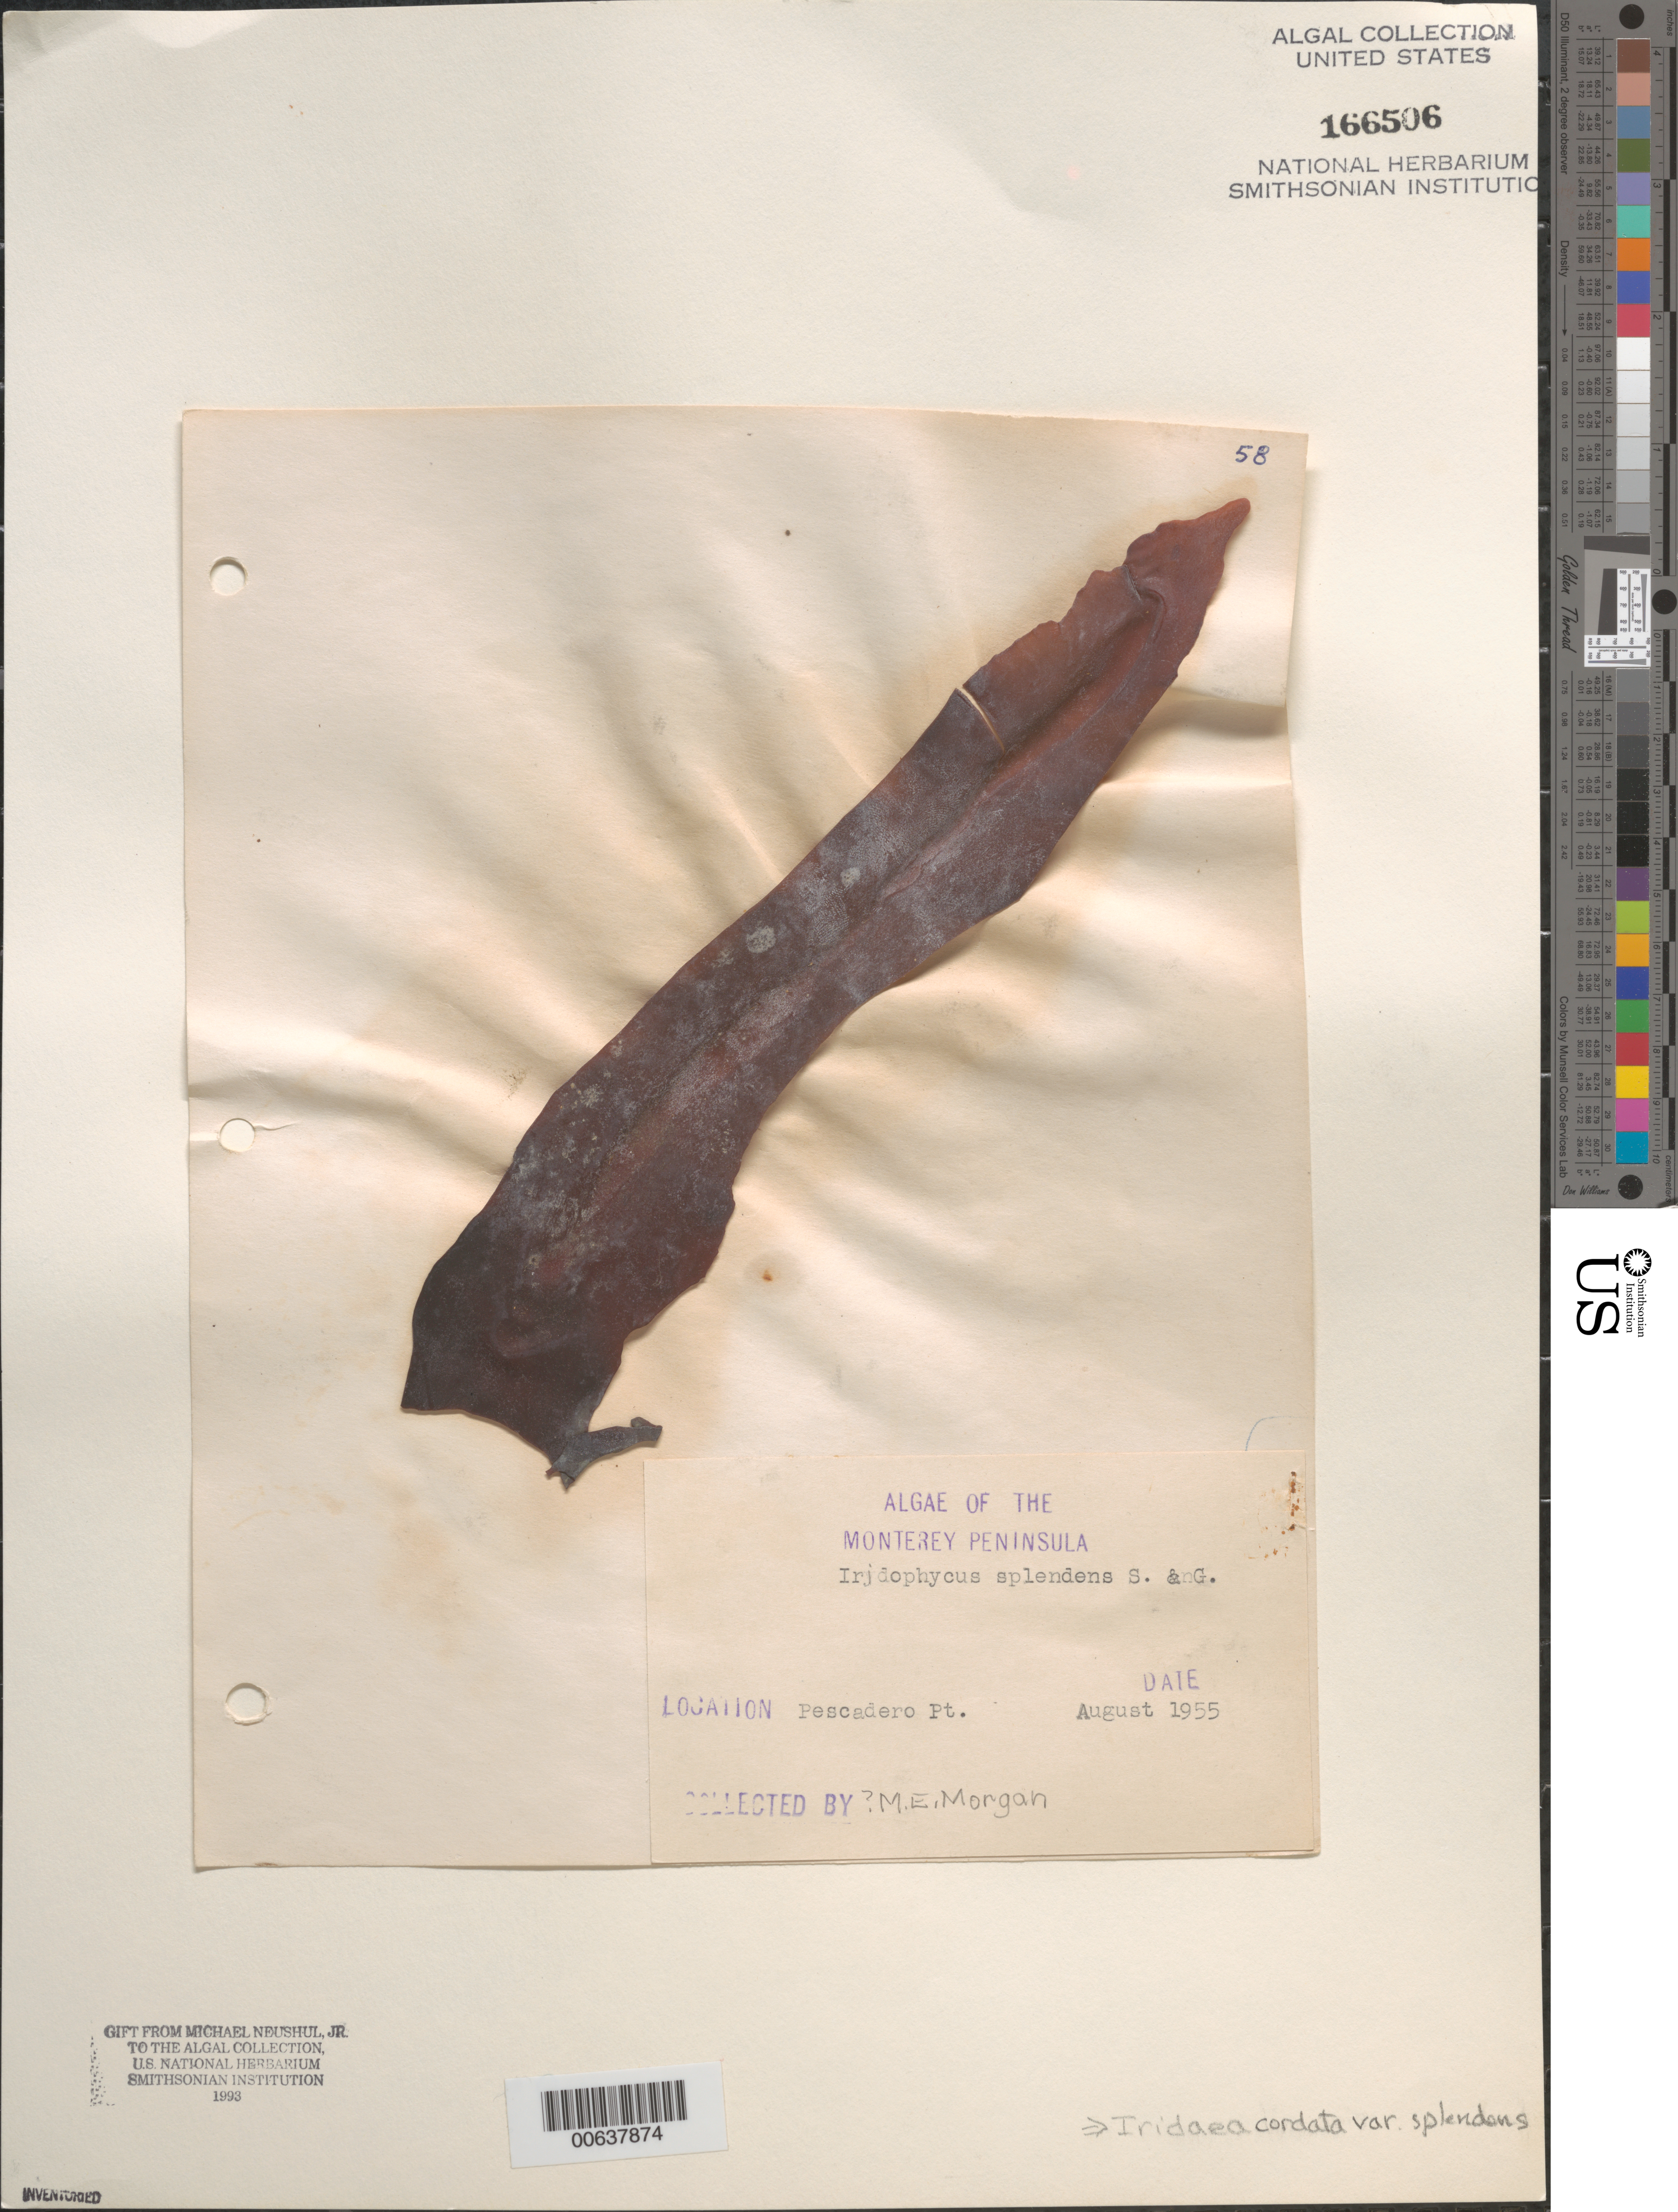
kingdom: Plantae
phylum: Rhodophyta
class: Florideophyceae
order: Gigartinales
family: Gigartinaceae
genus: Iridaea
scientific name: Iridaea cordata var. splendens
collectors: M. Morgan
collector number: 58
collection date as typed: Aug 1955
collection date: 1955-08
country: United States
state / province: California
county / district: Monterey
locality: Pescadero Point, Monterey Peninsula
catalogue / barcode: US 166506